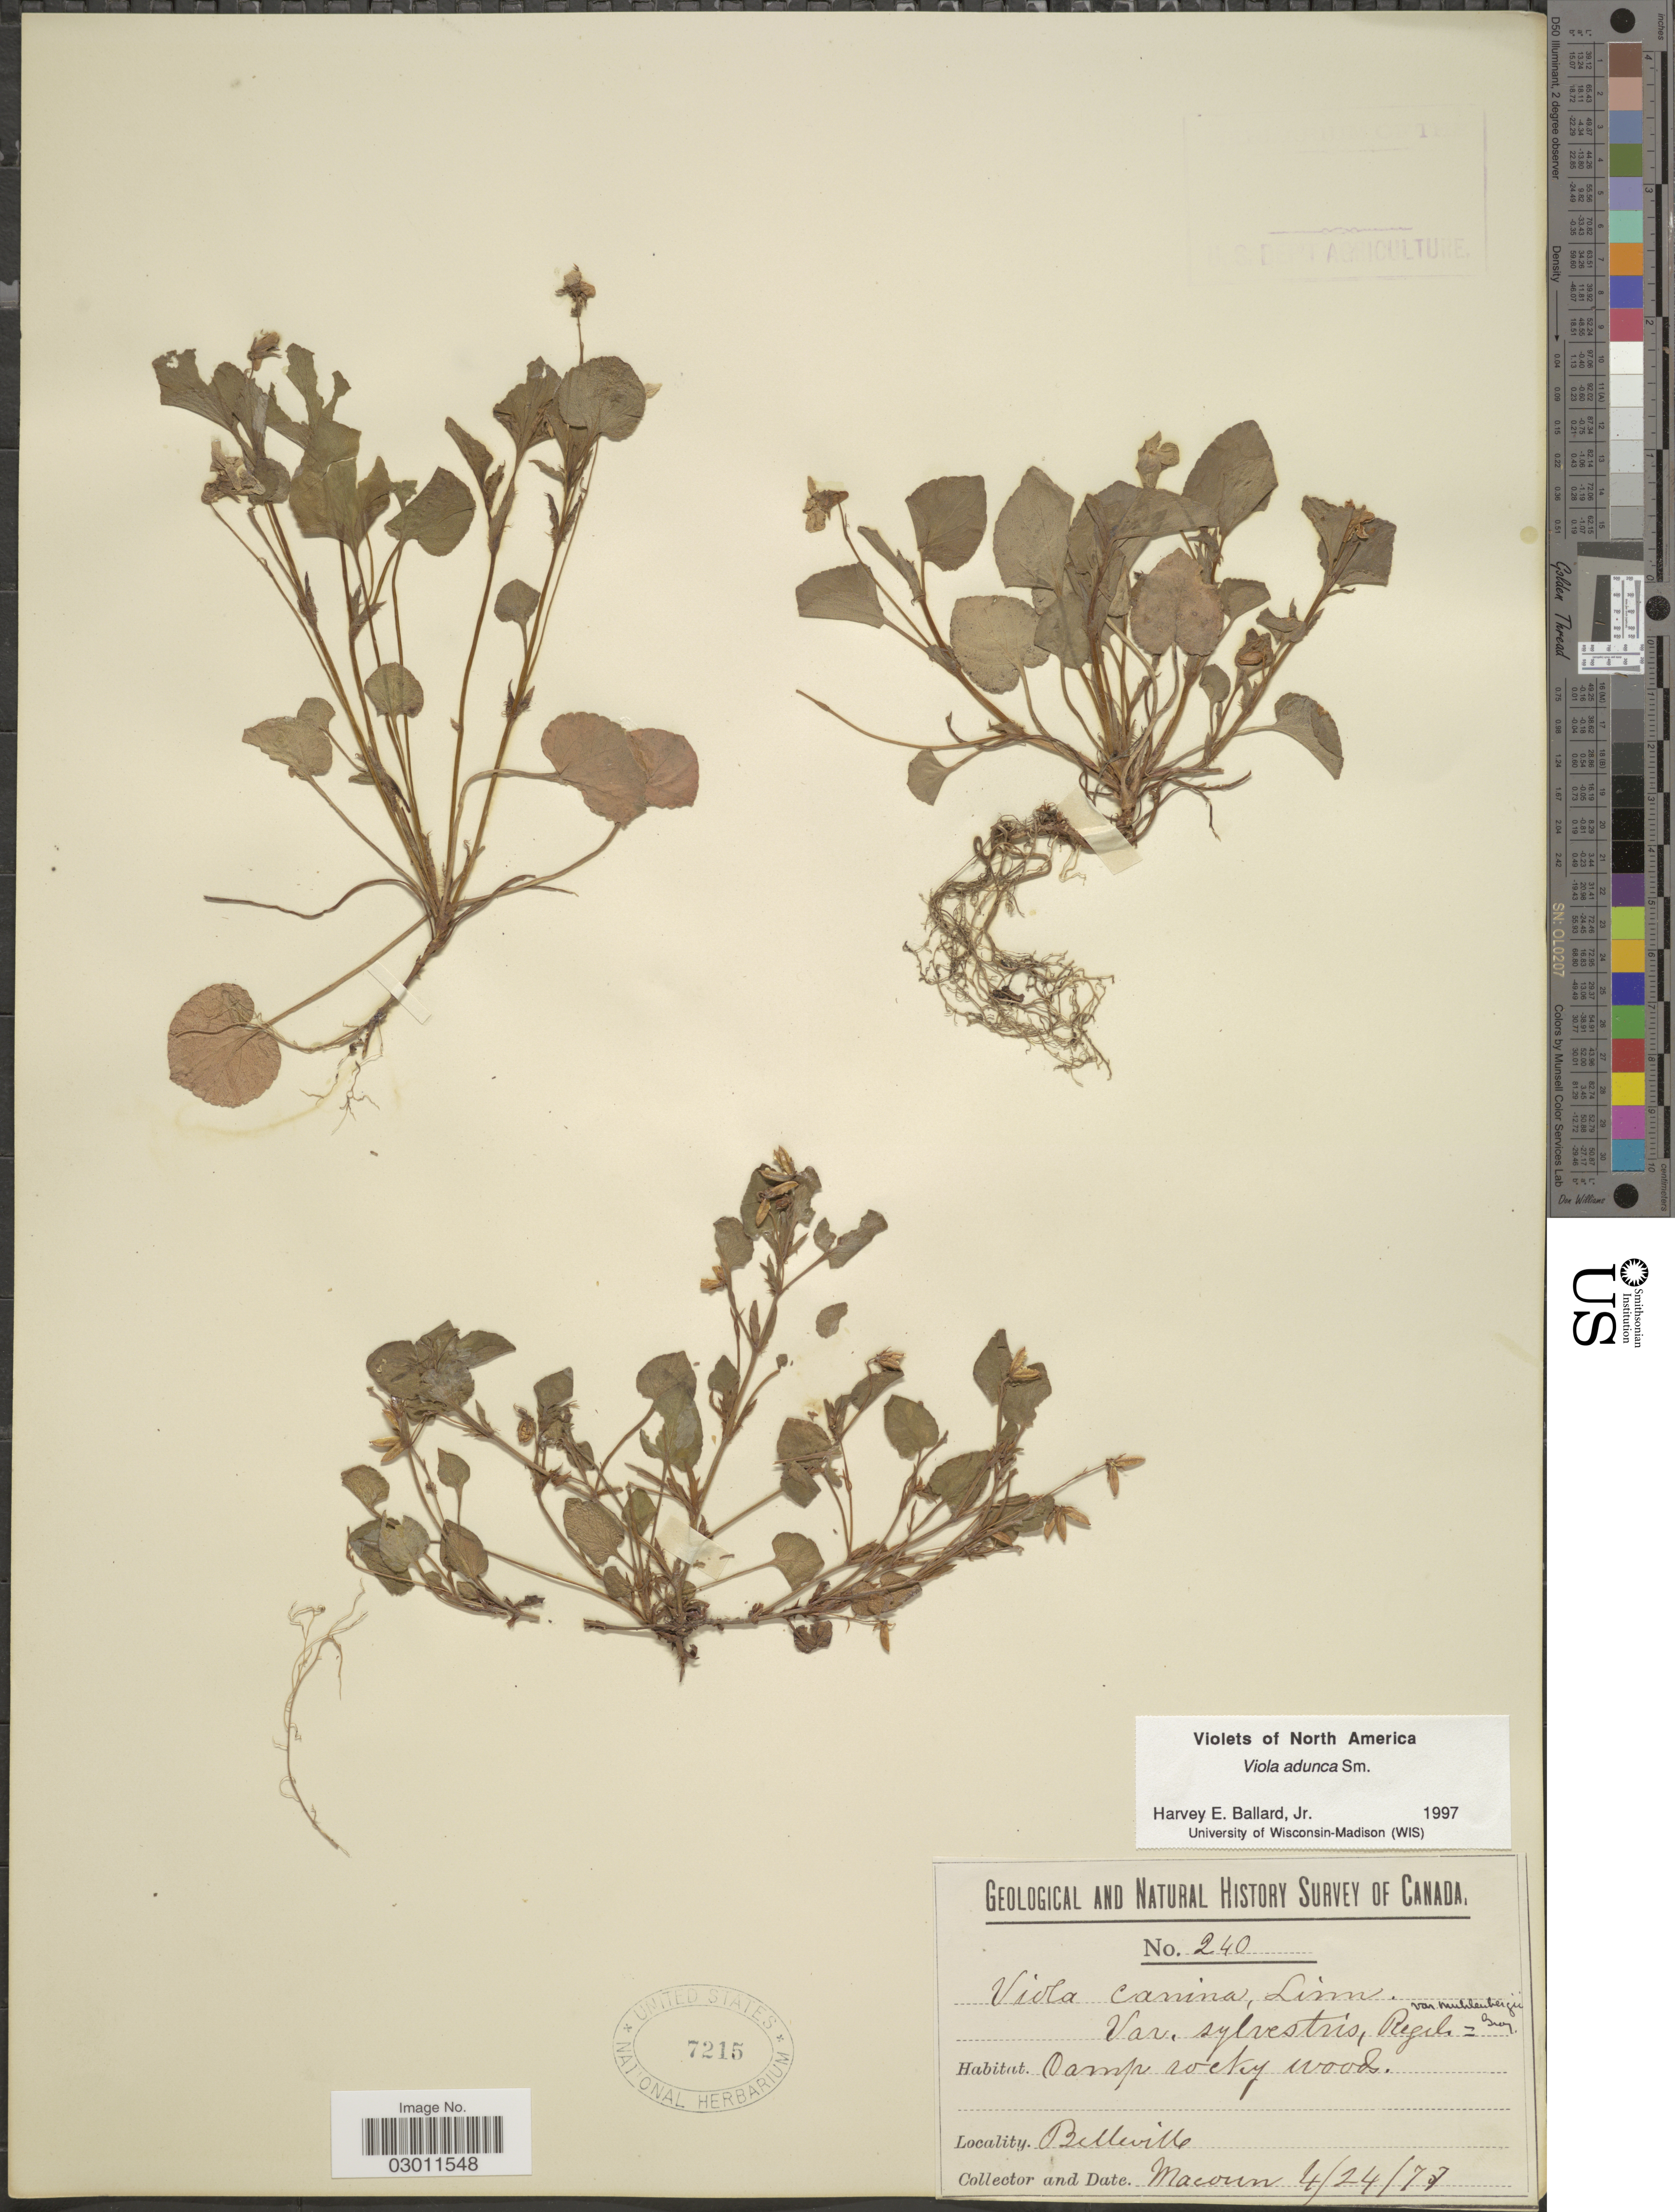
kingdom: Plantae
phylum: Tracheophyta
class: Magnoliopsida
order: Malpighiales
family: Violaceae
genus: Viola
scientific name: Viola adunca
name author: Sm.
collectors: -- Macoun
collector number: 240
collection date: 1877-04-24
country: Canada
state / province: Ontario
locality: Belleville.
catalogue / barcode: US 7215